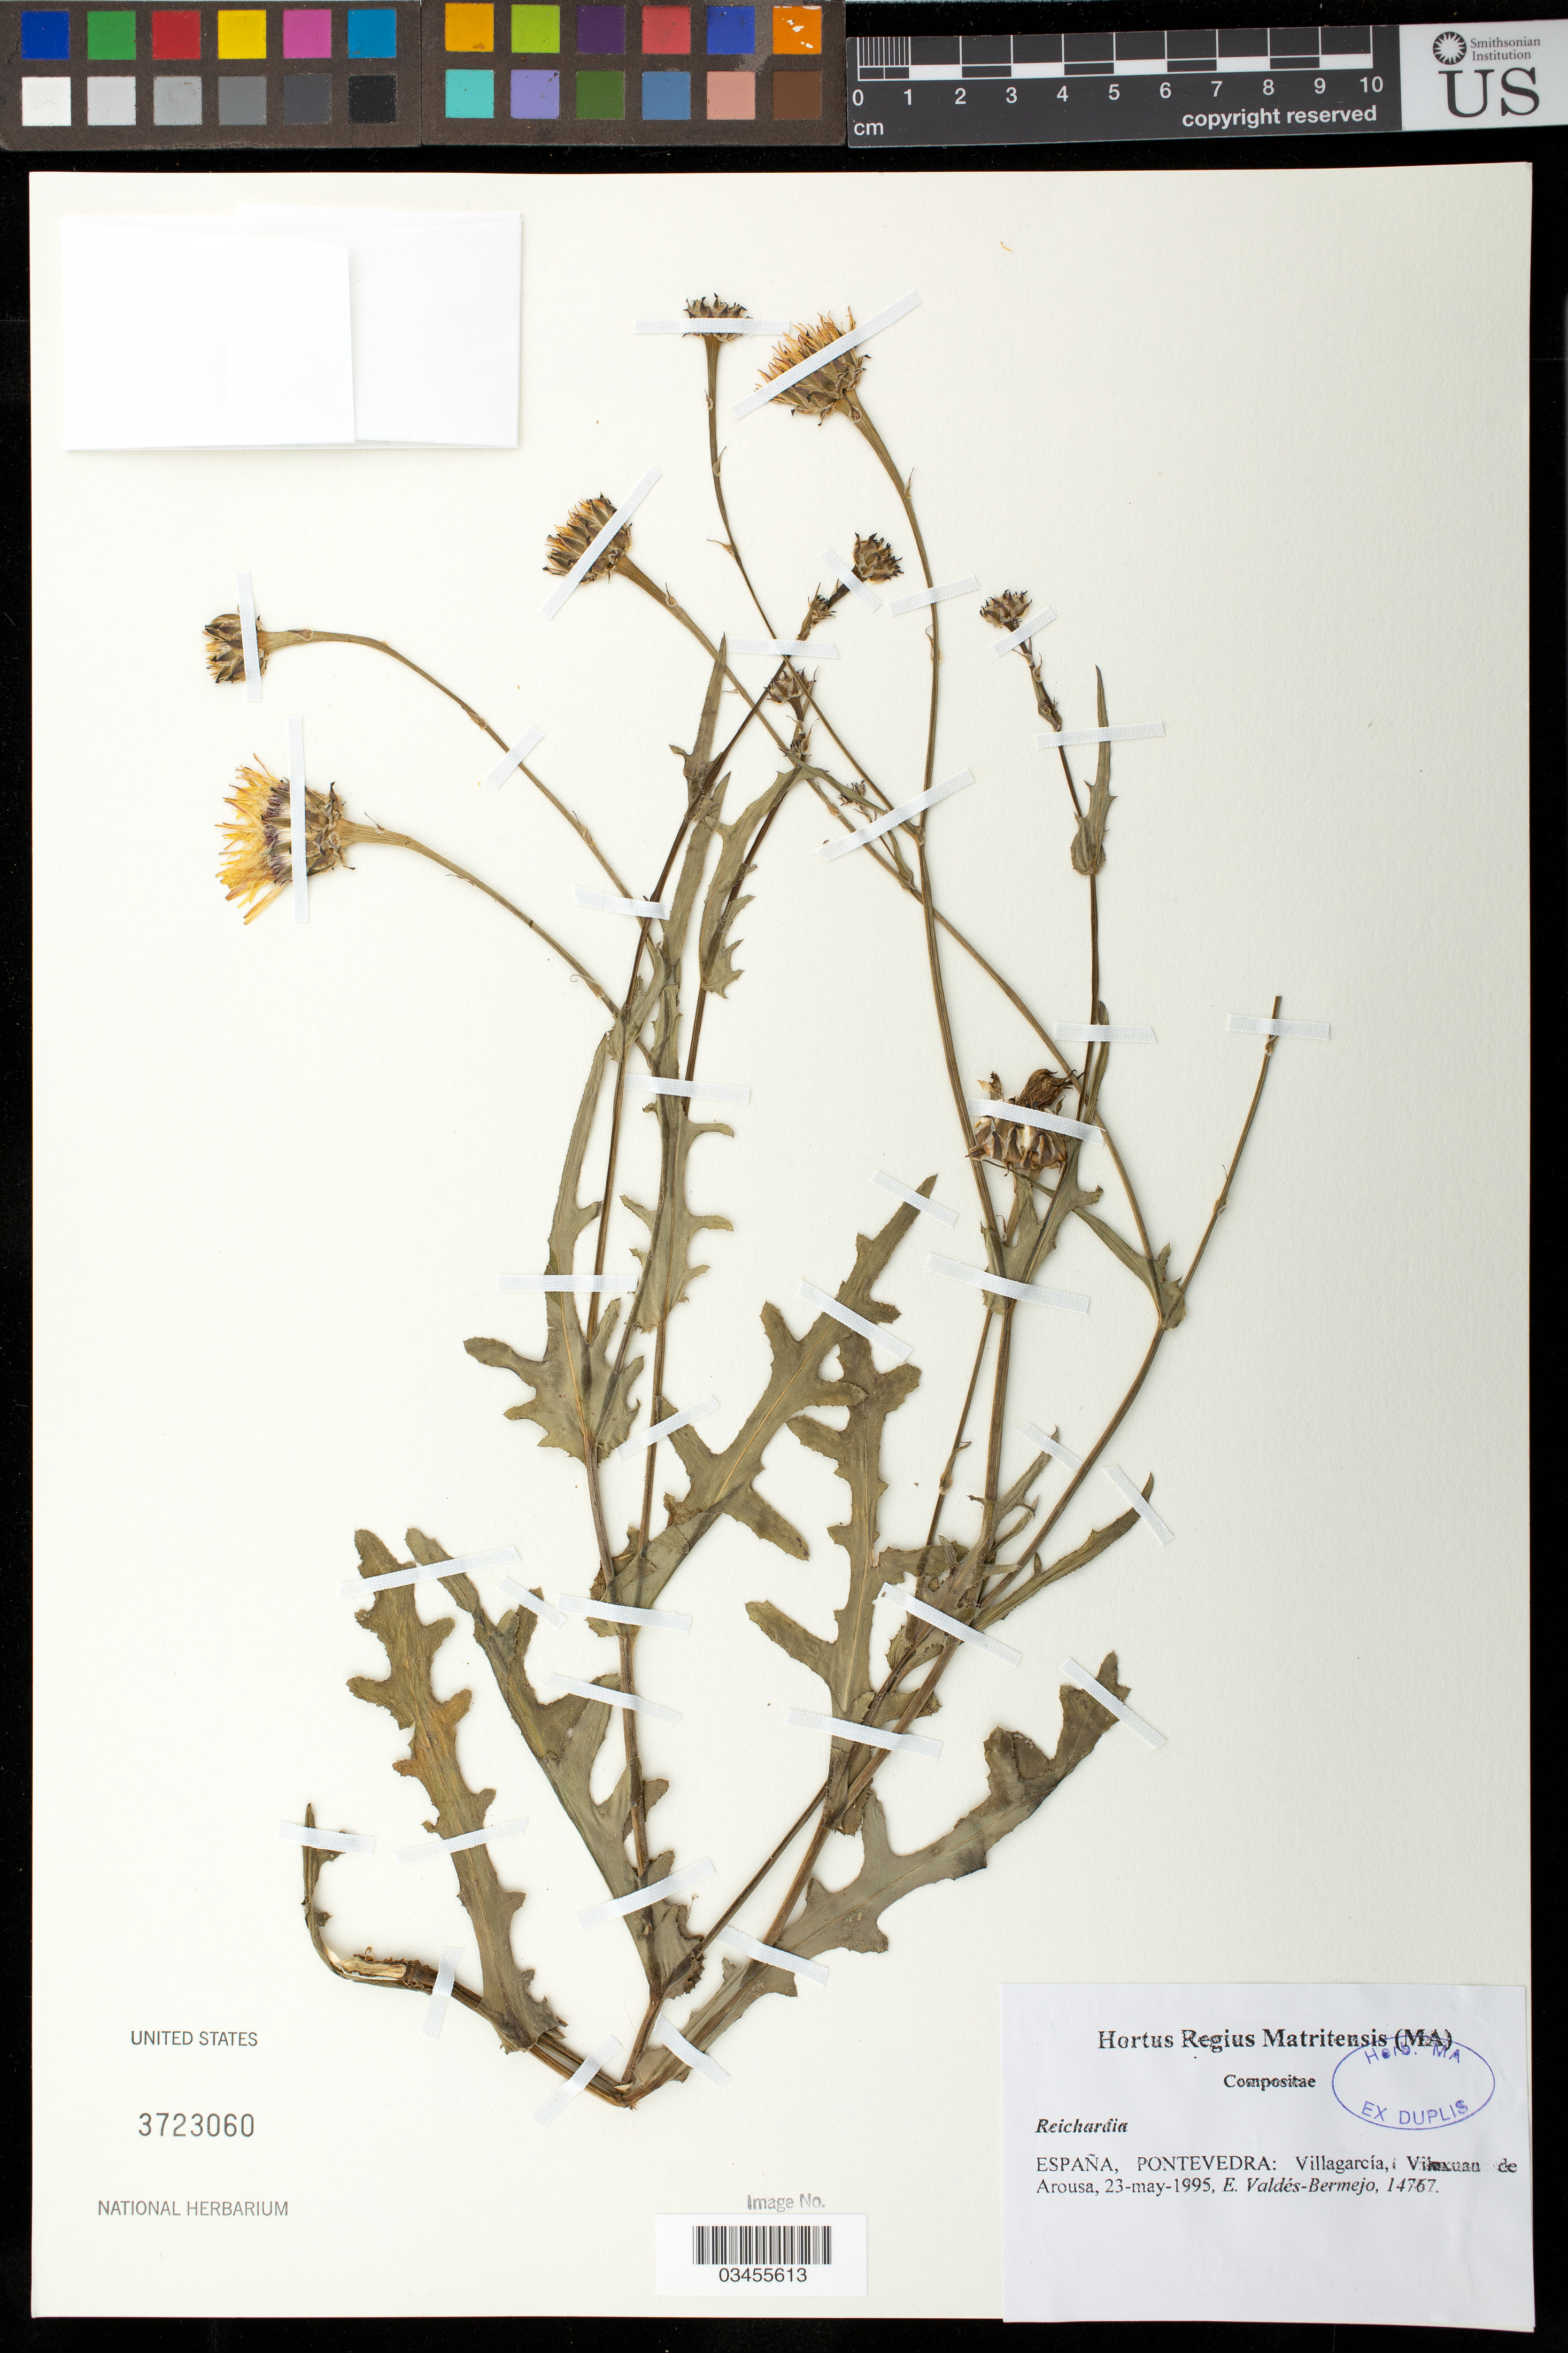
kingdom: Plantae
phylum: Tracheophyta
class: Magnoliopsida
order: Asterales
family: Asteraceae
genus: Reichardia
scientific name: Reichardia sp.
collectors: E. Valdes-Bermejo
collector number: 14767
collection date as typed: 23-may-1995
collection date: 1995-05-23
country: Spain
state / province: Galicia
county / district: Pontevedra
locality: Villagarcia, Vilaxoan de Arousa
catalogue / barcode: US 3723060